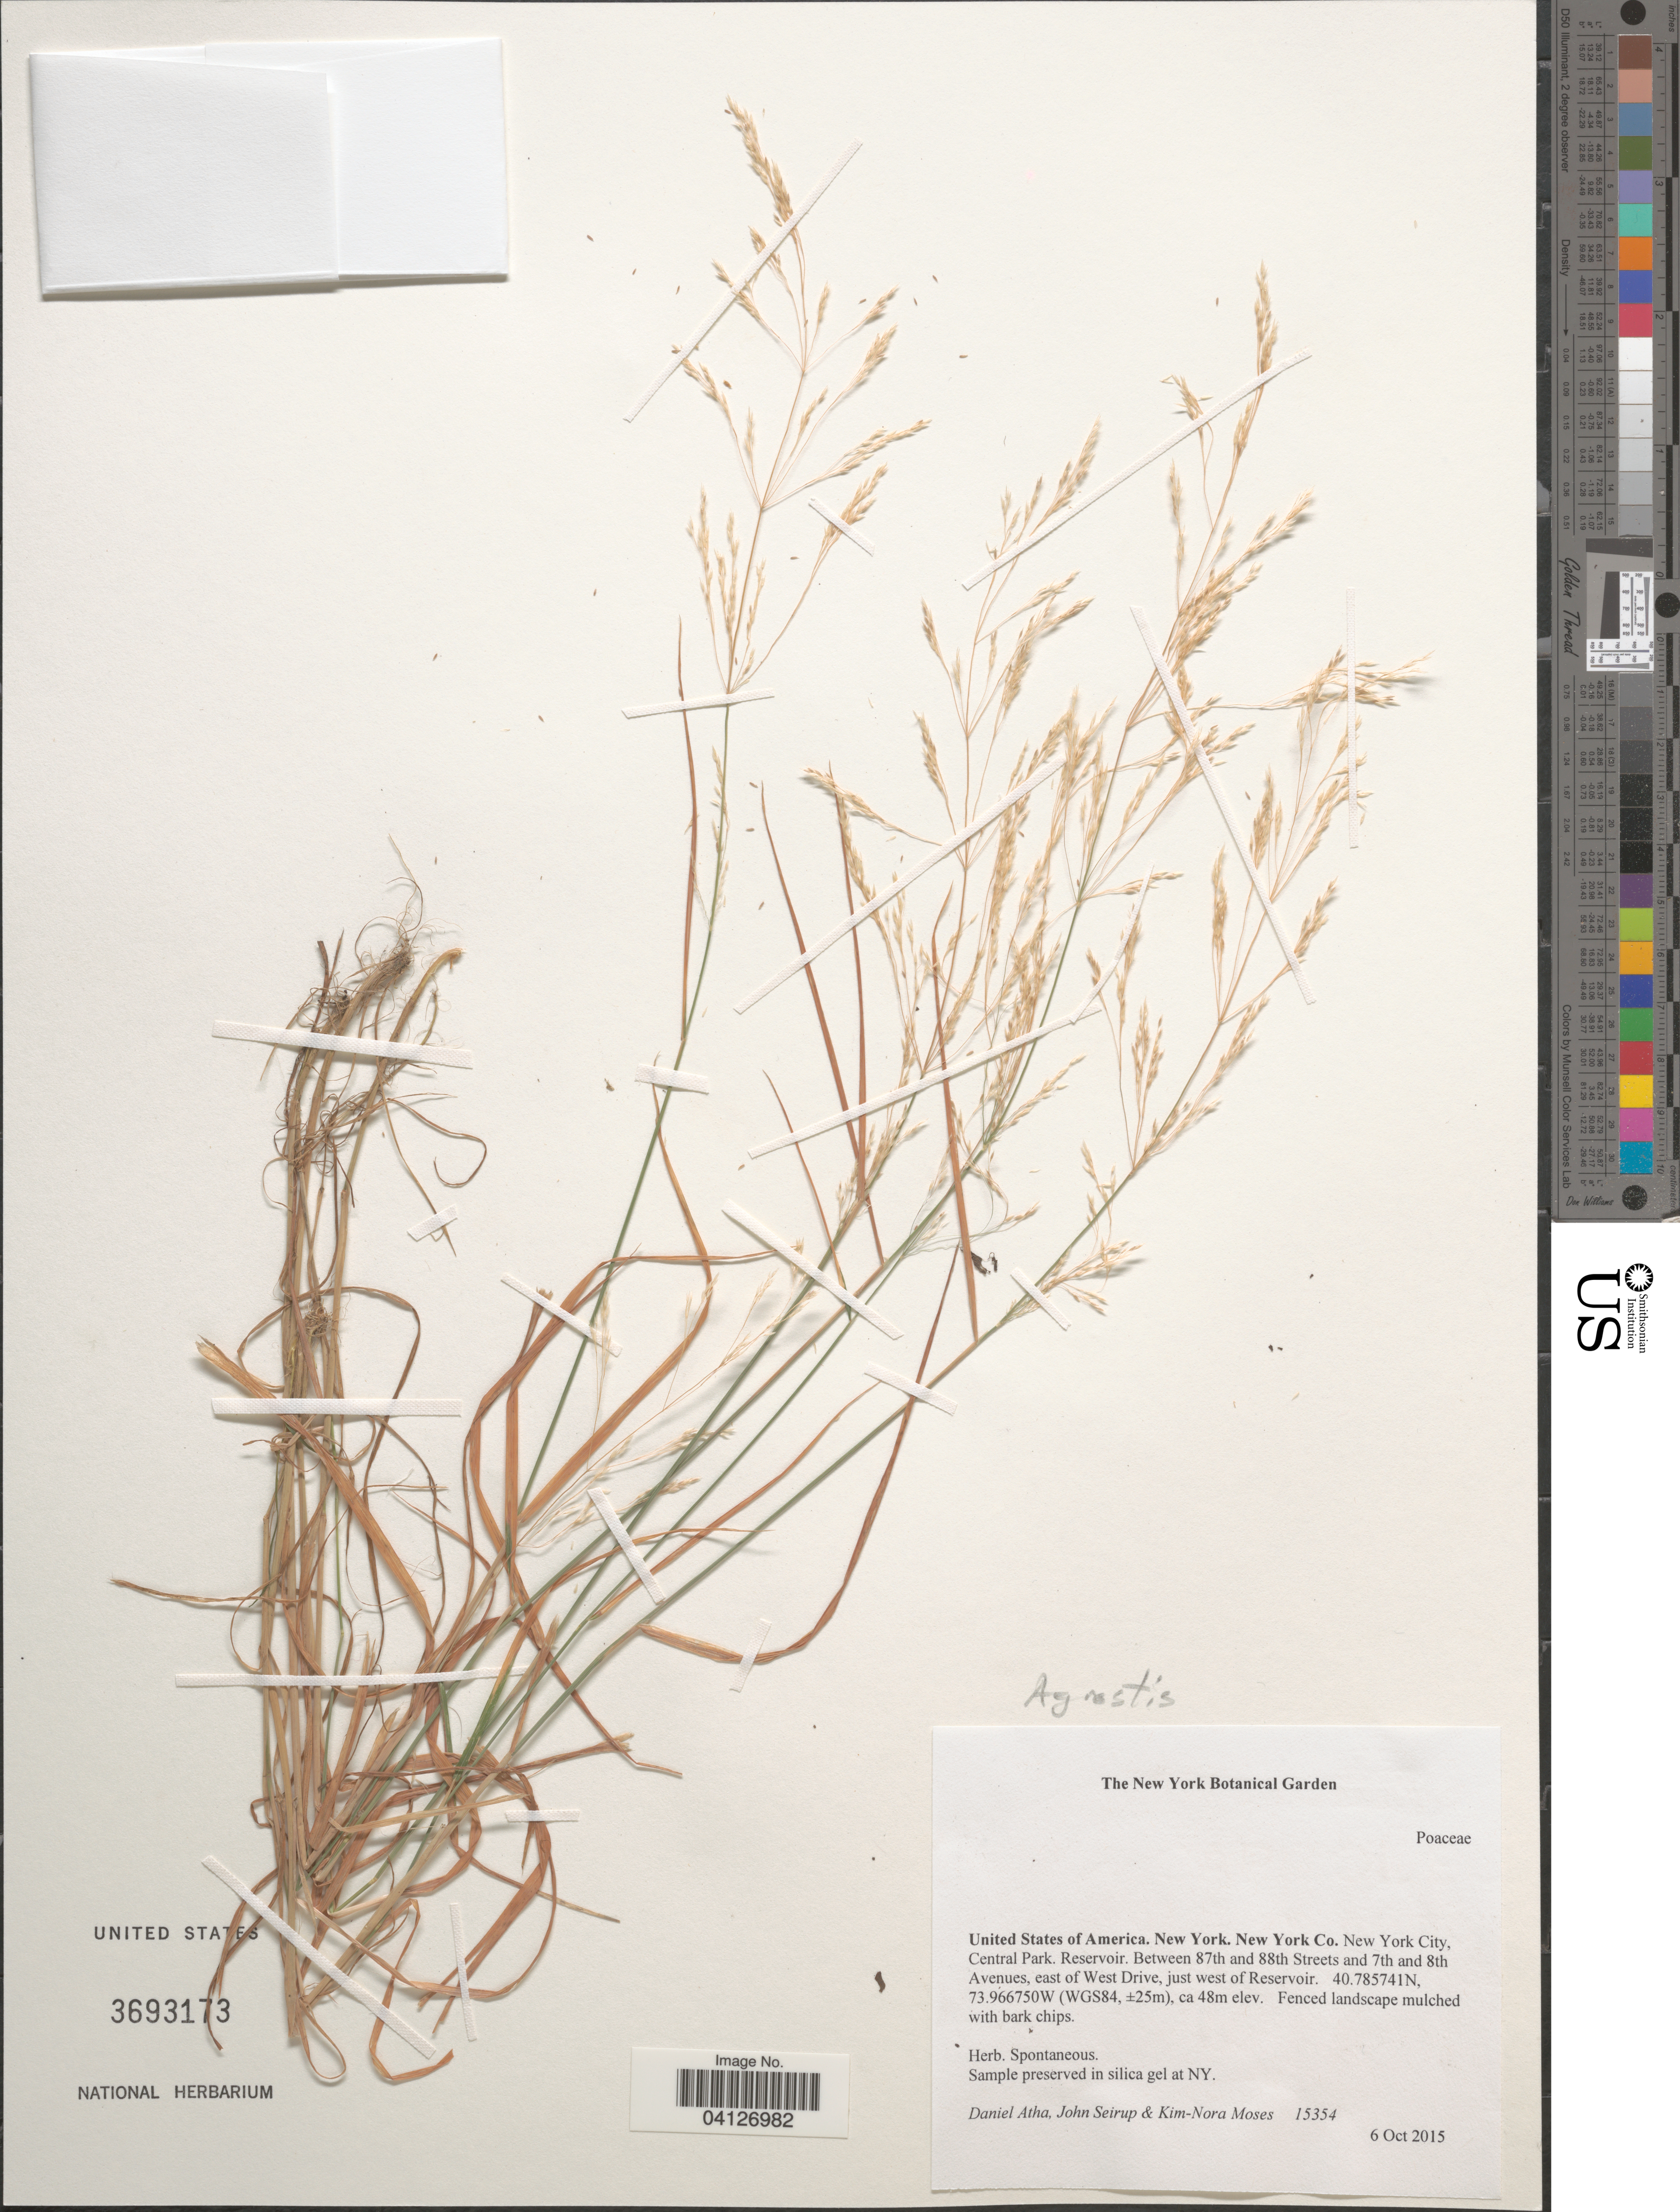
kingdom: Plantae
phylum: Tracheophyta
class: Liliopsida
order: Poales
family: Poaceae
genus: Agrostis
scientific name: Agrostis sp.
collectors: D. Atha, J. Seirup & K. Moses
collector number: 15354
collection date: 2015-10-06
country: United States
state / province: New York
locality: New York City, Central Park. Reservoir. Between 87th and 88th Streets and 7th and 8th Avenues, east of West Drive, just west of Reservoir. (WGS84, ±25m).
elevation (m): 48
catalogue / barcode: US 3693173